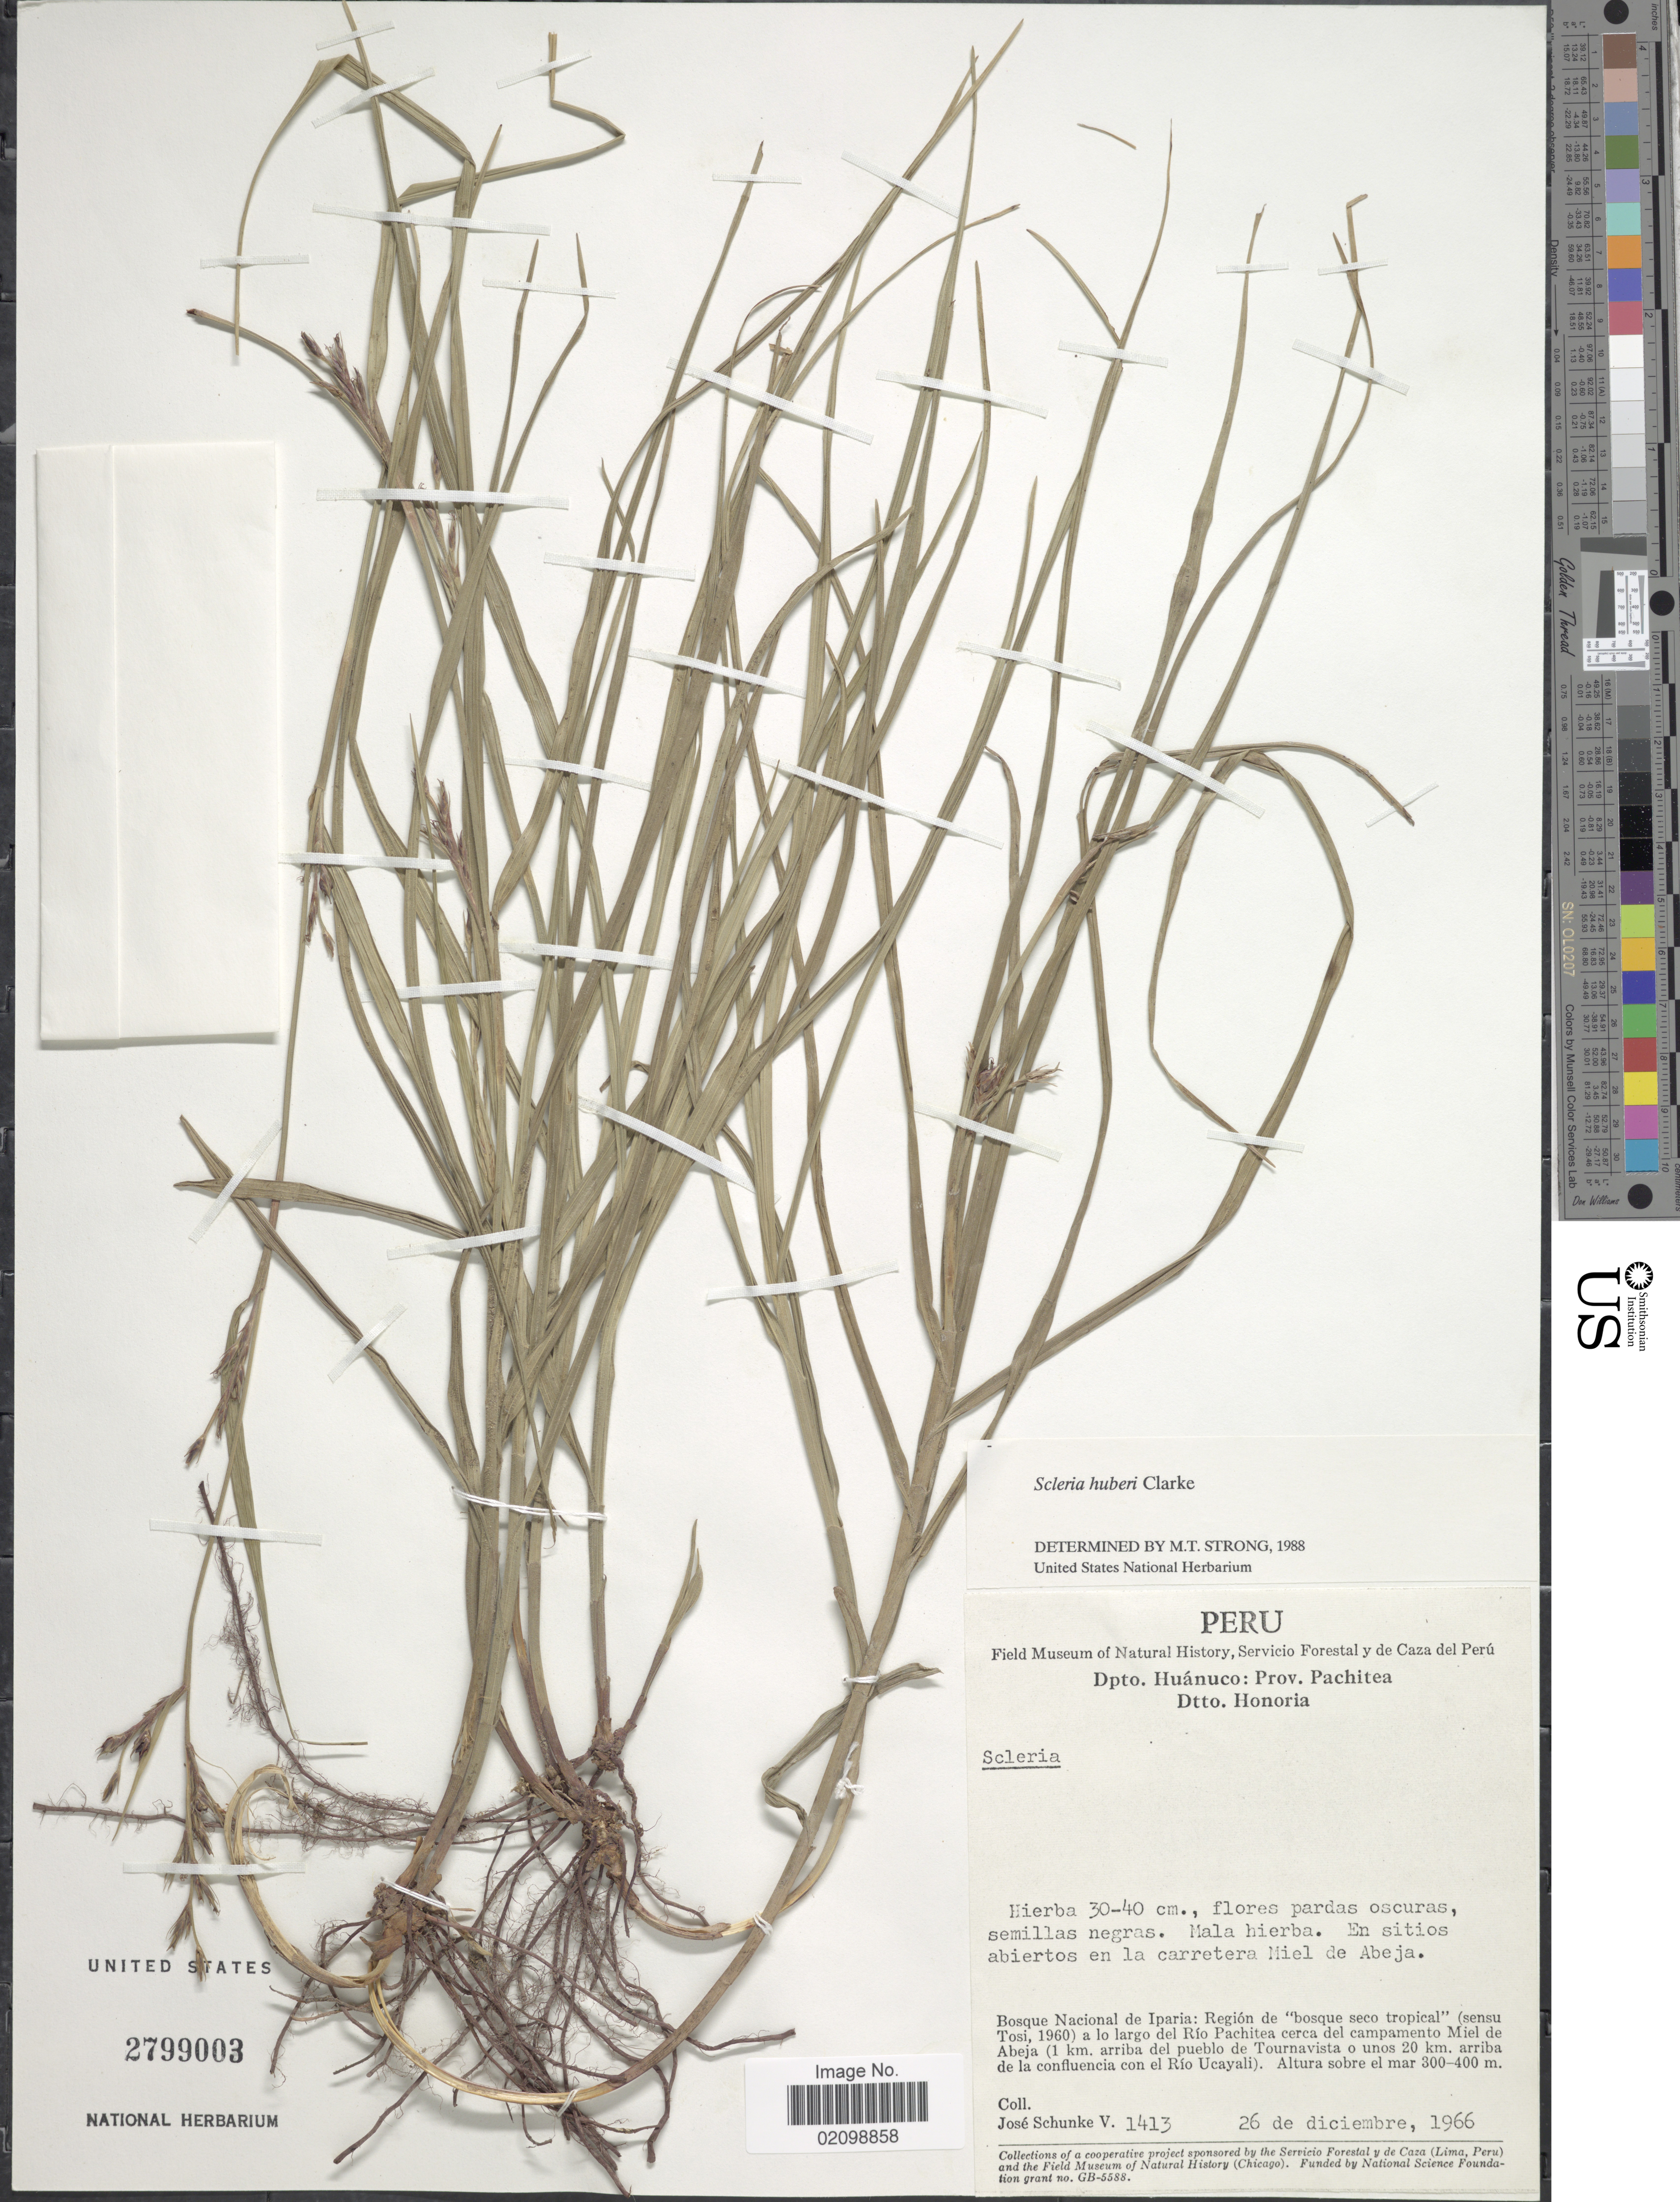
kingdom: Plantae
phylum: Tracheophyta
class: Liliopsida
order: Poales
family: Cyperaceae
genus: Scleria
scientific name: Scleria huberi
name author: C.B. Clarke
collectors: J. Schunke Vigo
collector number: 1413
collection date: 1966-12-26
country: Peru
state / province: Huánuco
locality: Dpto. Huanuco: Prov. Pachitea, Dtto. Honoria. Bosque Nacional de Iparia: Regon de "bosque seco tropical" (sensu Tosi, 1960) a lo largo del rio Pachitea del campamento Miel de Abeja (1 km. arriba del puebla de Tournavista o unos 20 km. arriba de la confluencia con el Rio Ucayali).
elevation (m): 300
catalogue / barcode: US 2799003